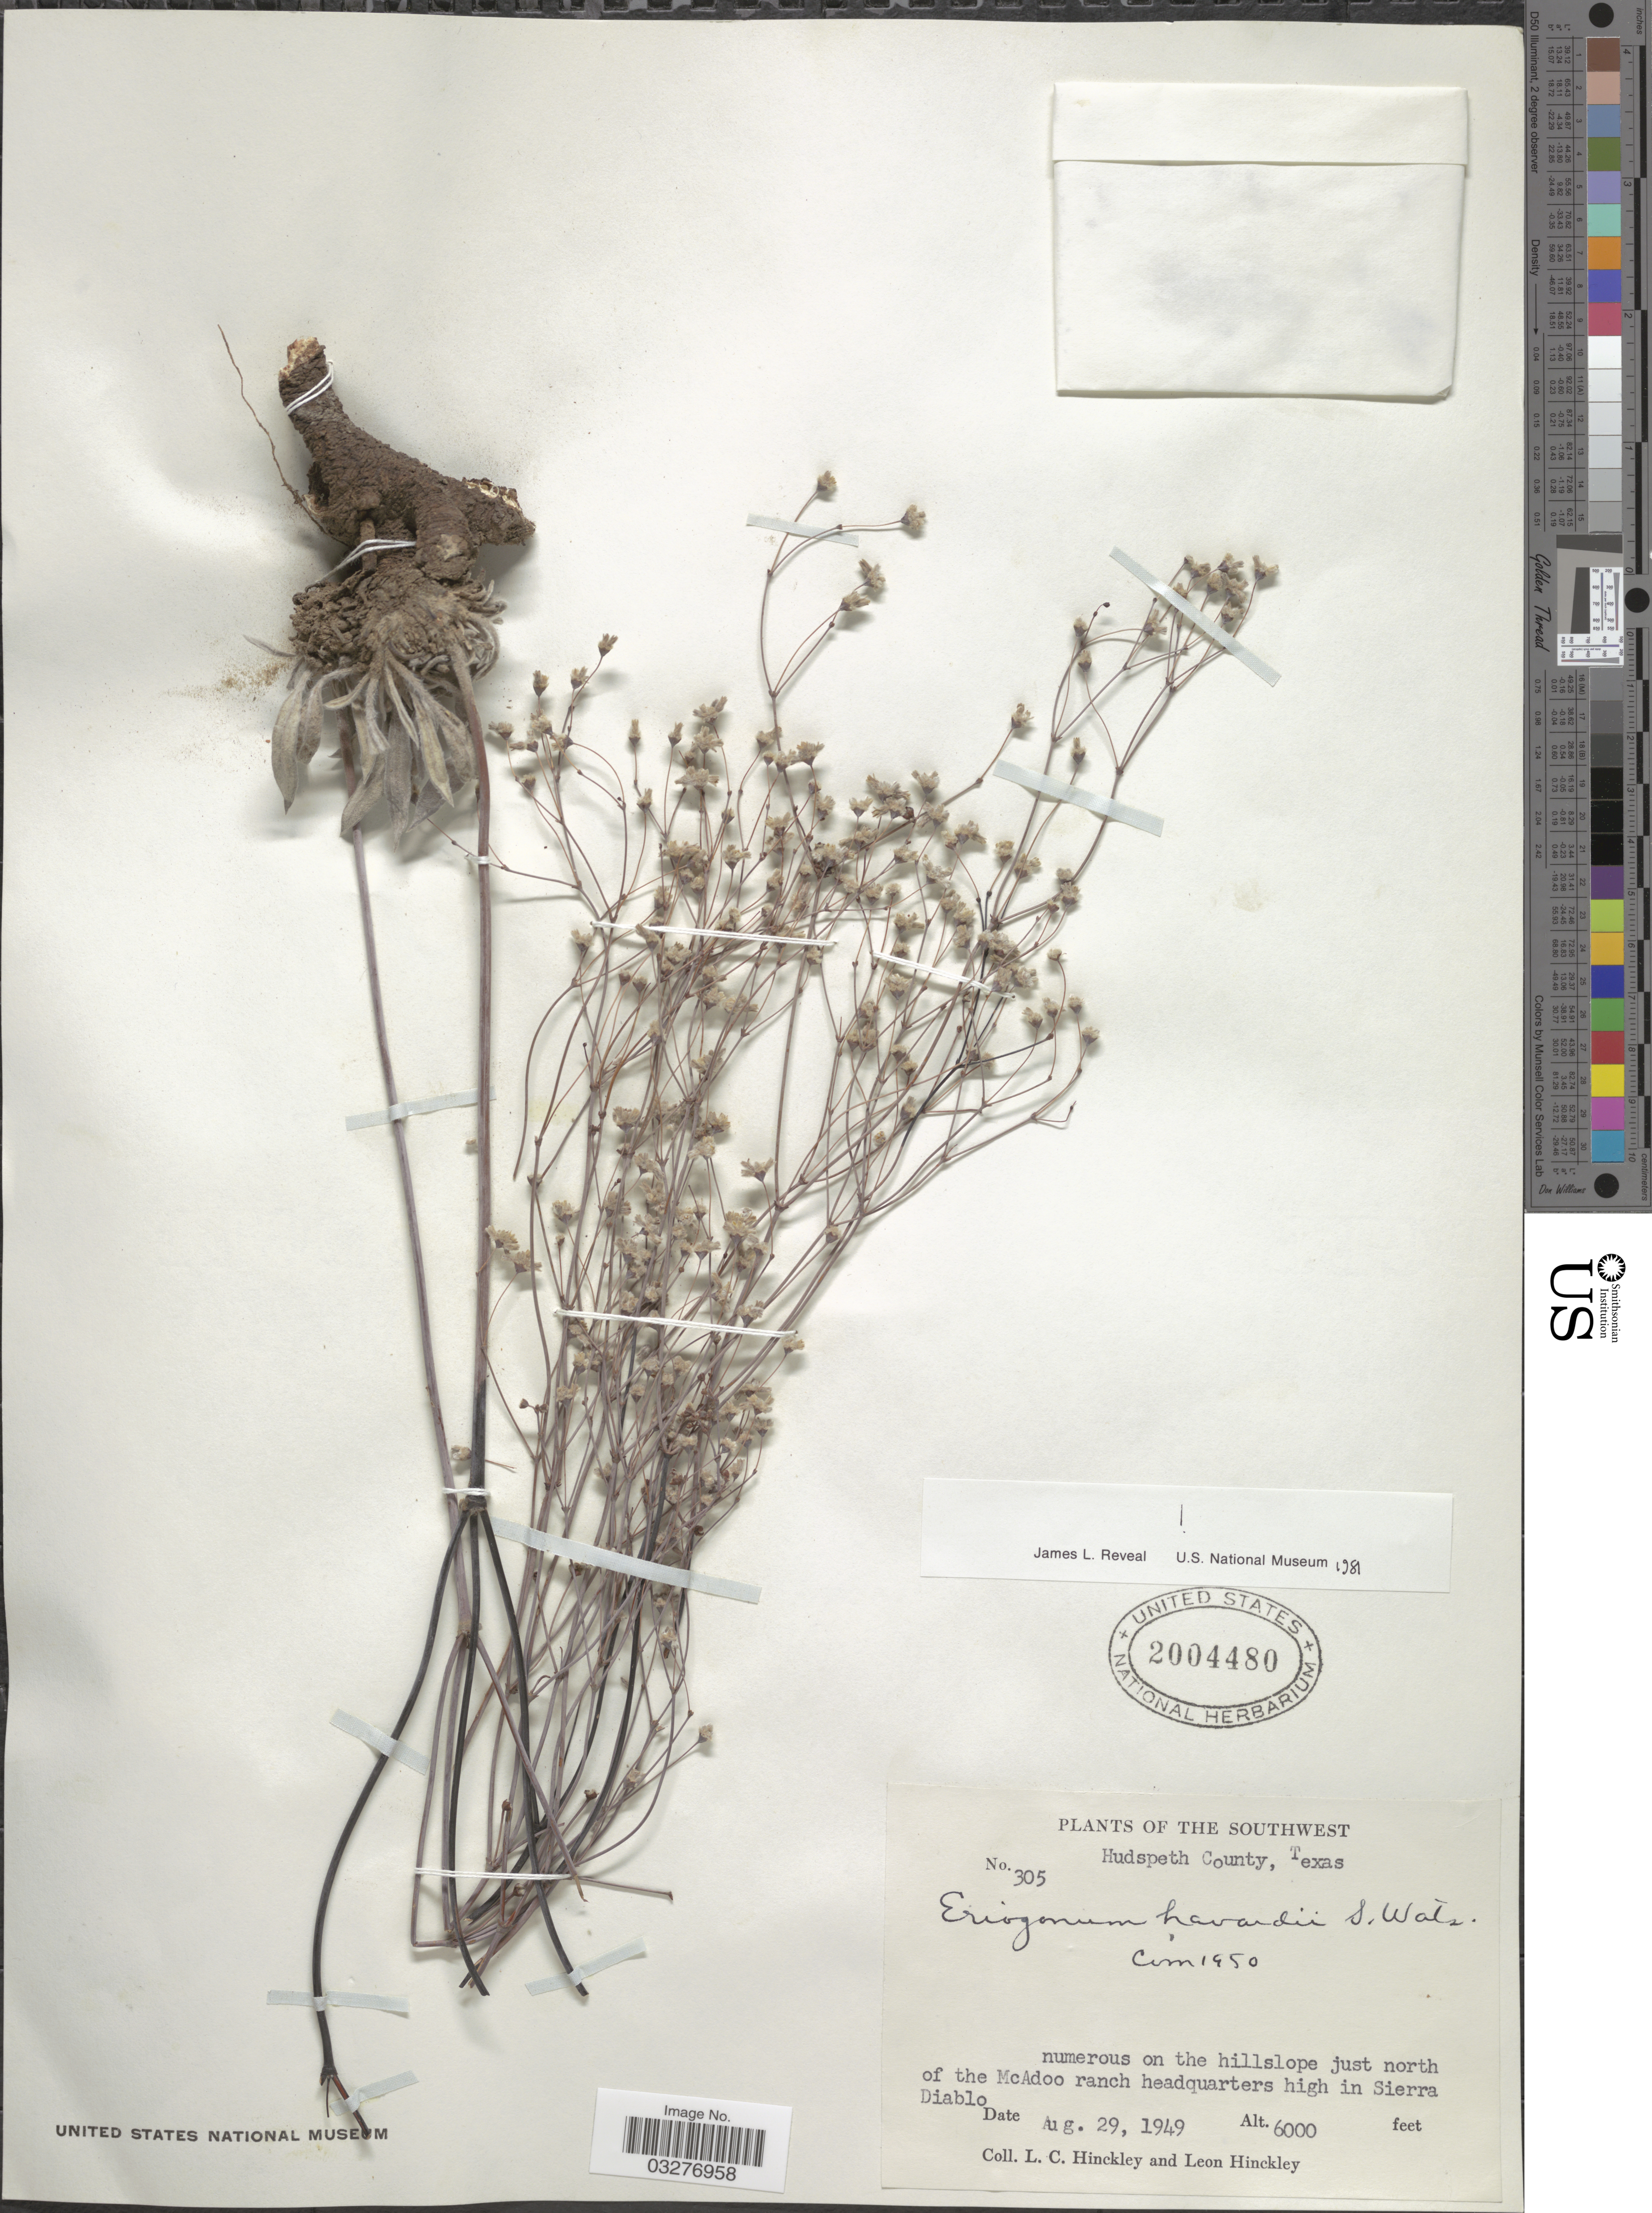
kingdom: Plantae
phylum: Tracheophyta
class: Magnoliopsida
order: Caryophyllales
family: Polygonaceae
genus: Eriogonum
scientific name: Eriogonum havardii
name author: S. Watson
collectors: L. Hinckley & L. Hinckley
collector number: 305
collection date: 1949-08-29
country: United States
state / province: Texas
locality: The Southwest. Hudspeth County. Numerous on the hillslope just north of the McAdoo ranch headquarters high in Sierra Diablo.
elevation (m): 1829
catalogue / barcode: US 2004480